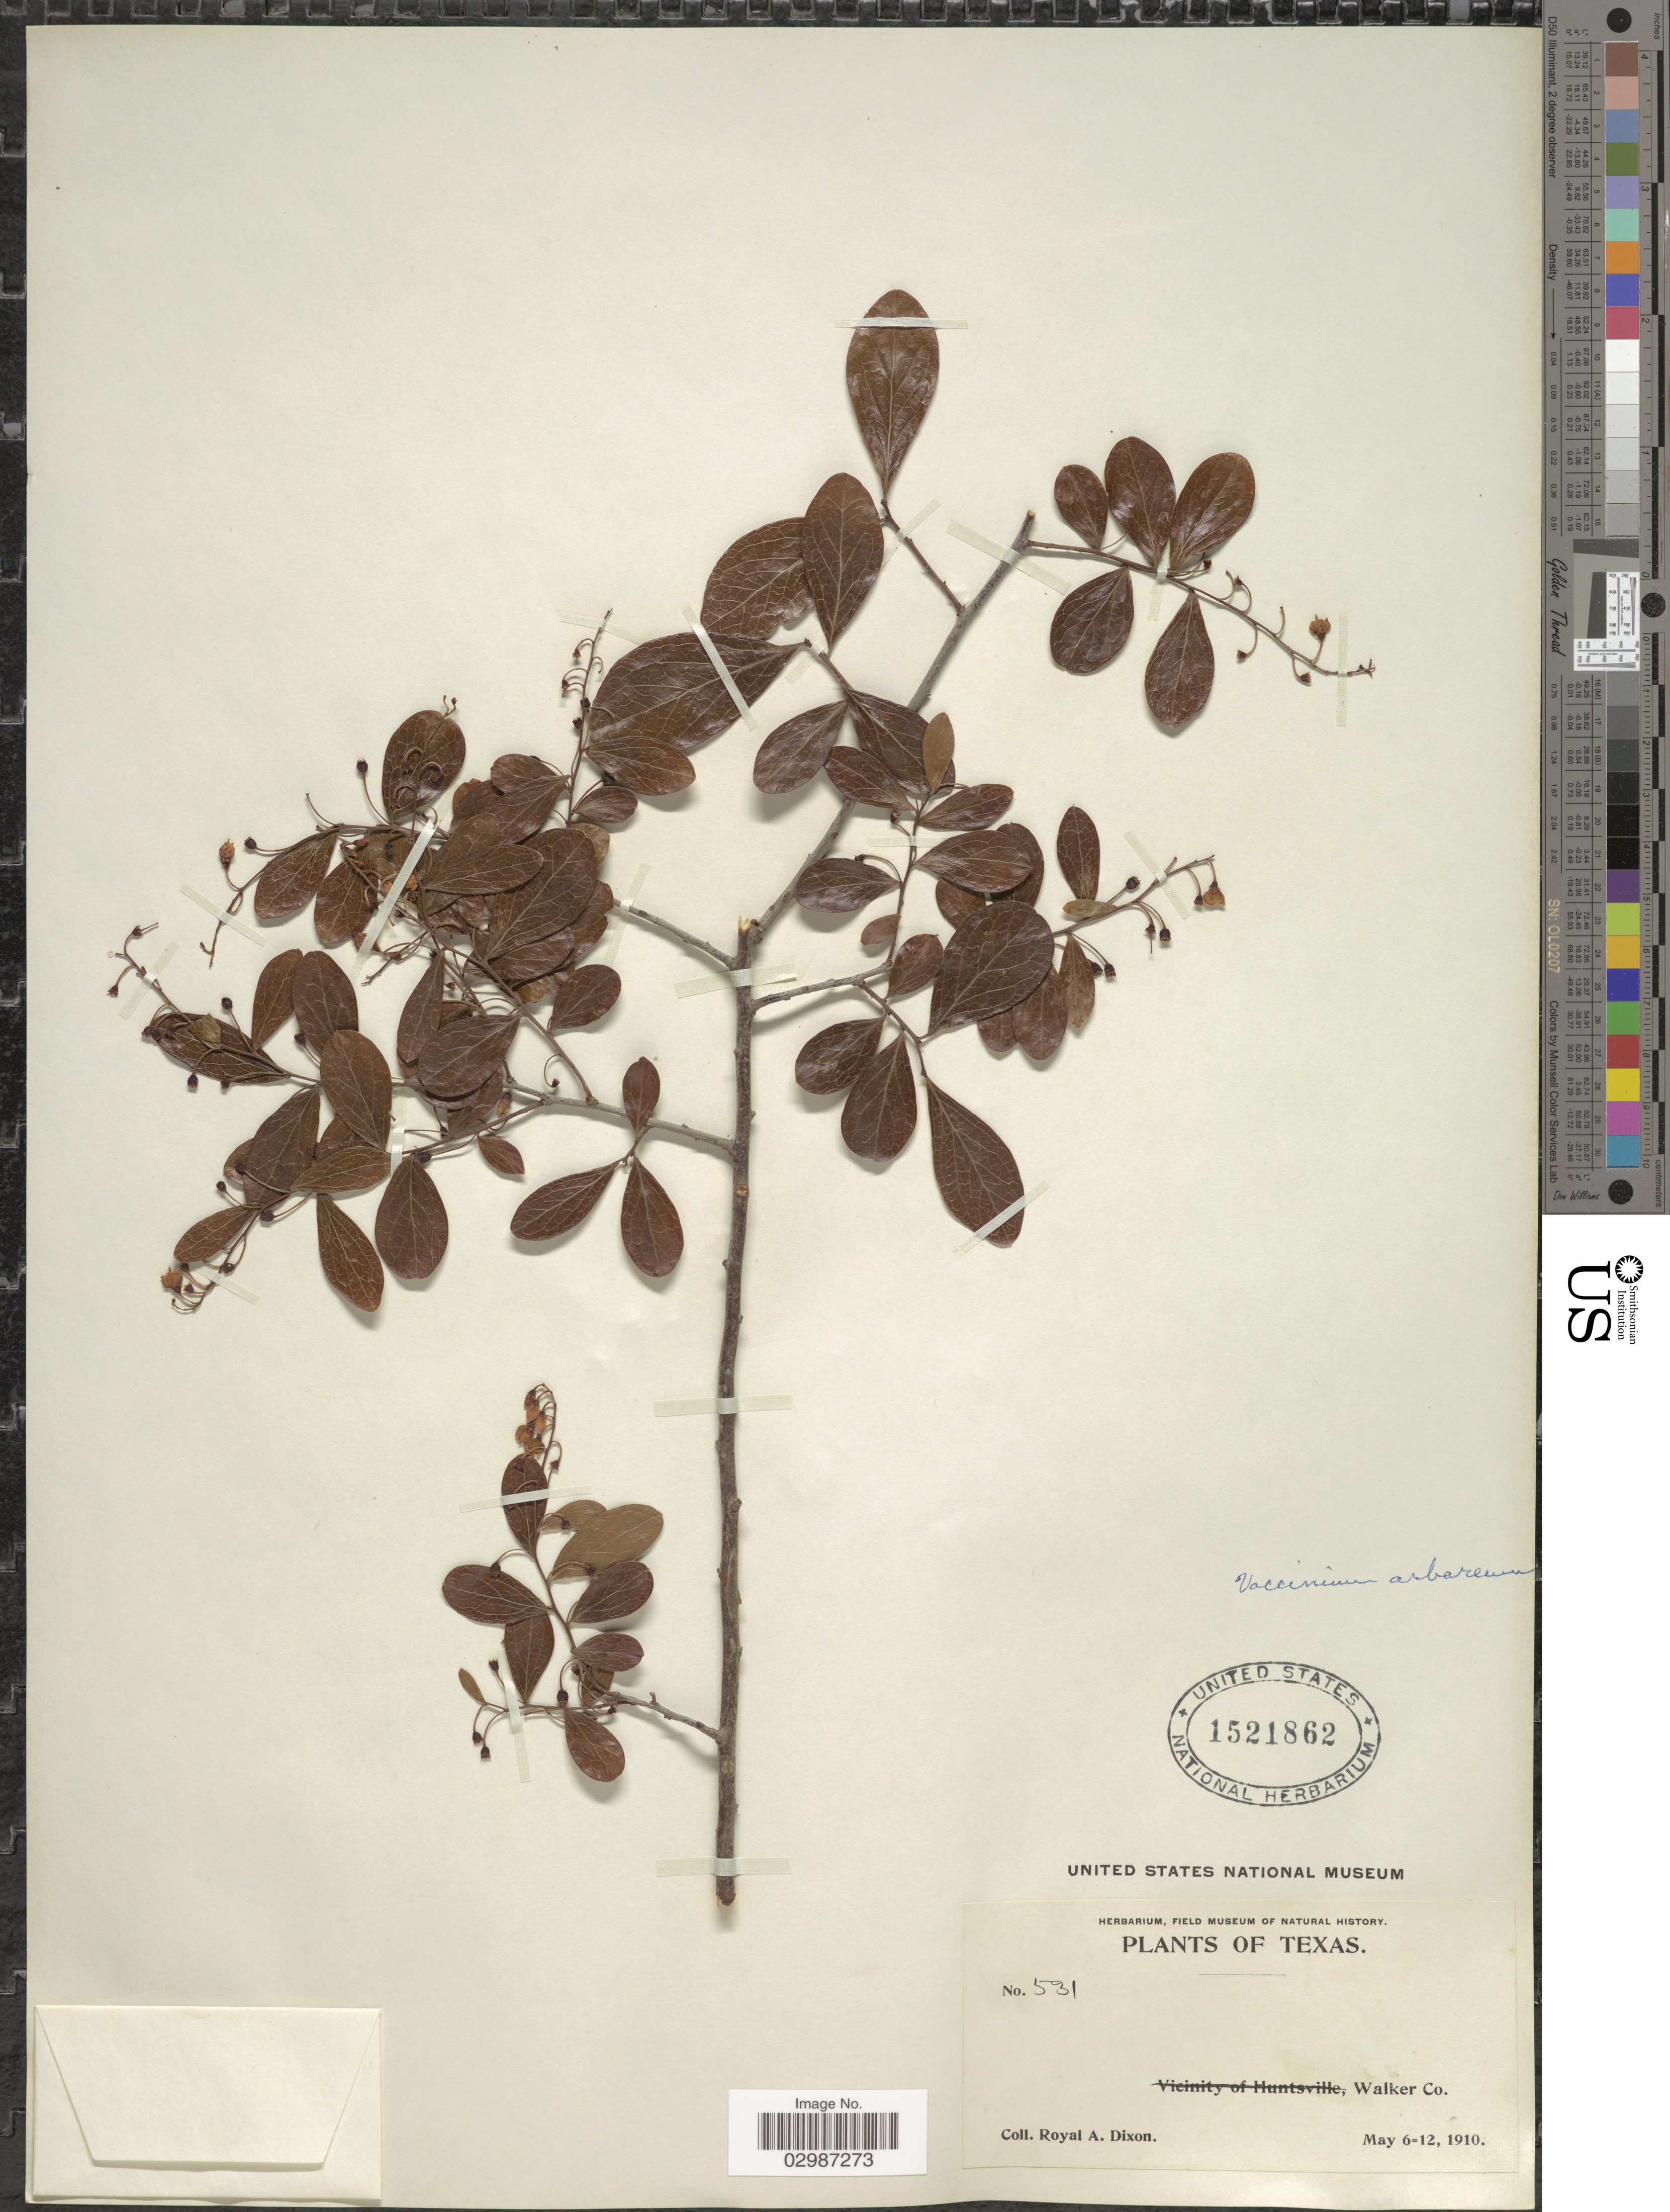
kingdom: Plantae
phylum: Tracheophyta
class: Magnoliopsida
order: Ericales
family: Ericaceae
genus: Vaccinium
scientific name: Vaccinium arboreum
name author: Marshall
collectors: R. A. Dixon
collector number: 531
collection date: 1910-05-06/1910-05-12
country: United States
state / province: Texas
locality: Walker Co.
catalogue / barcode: US 1521862